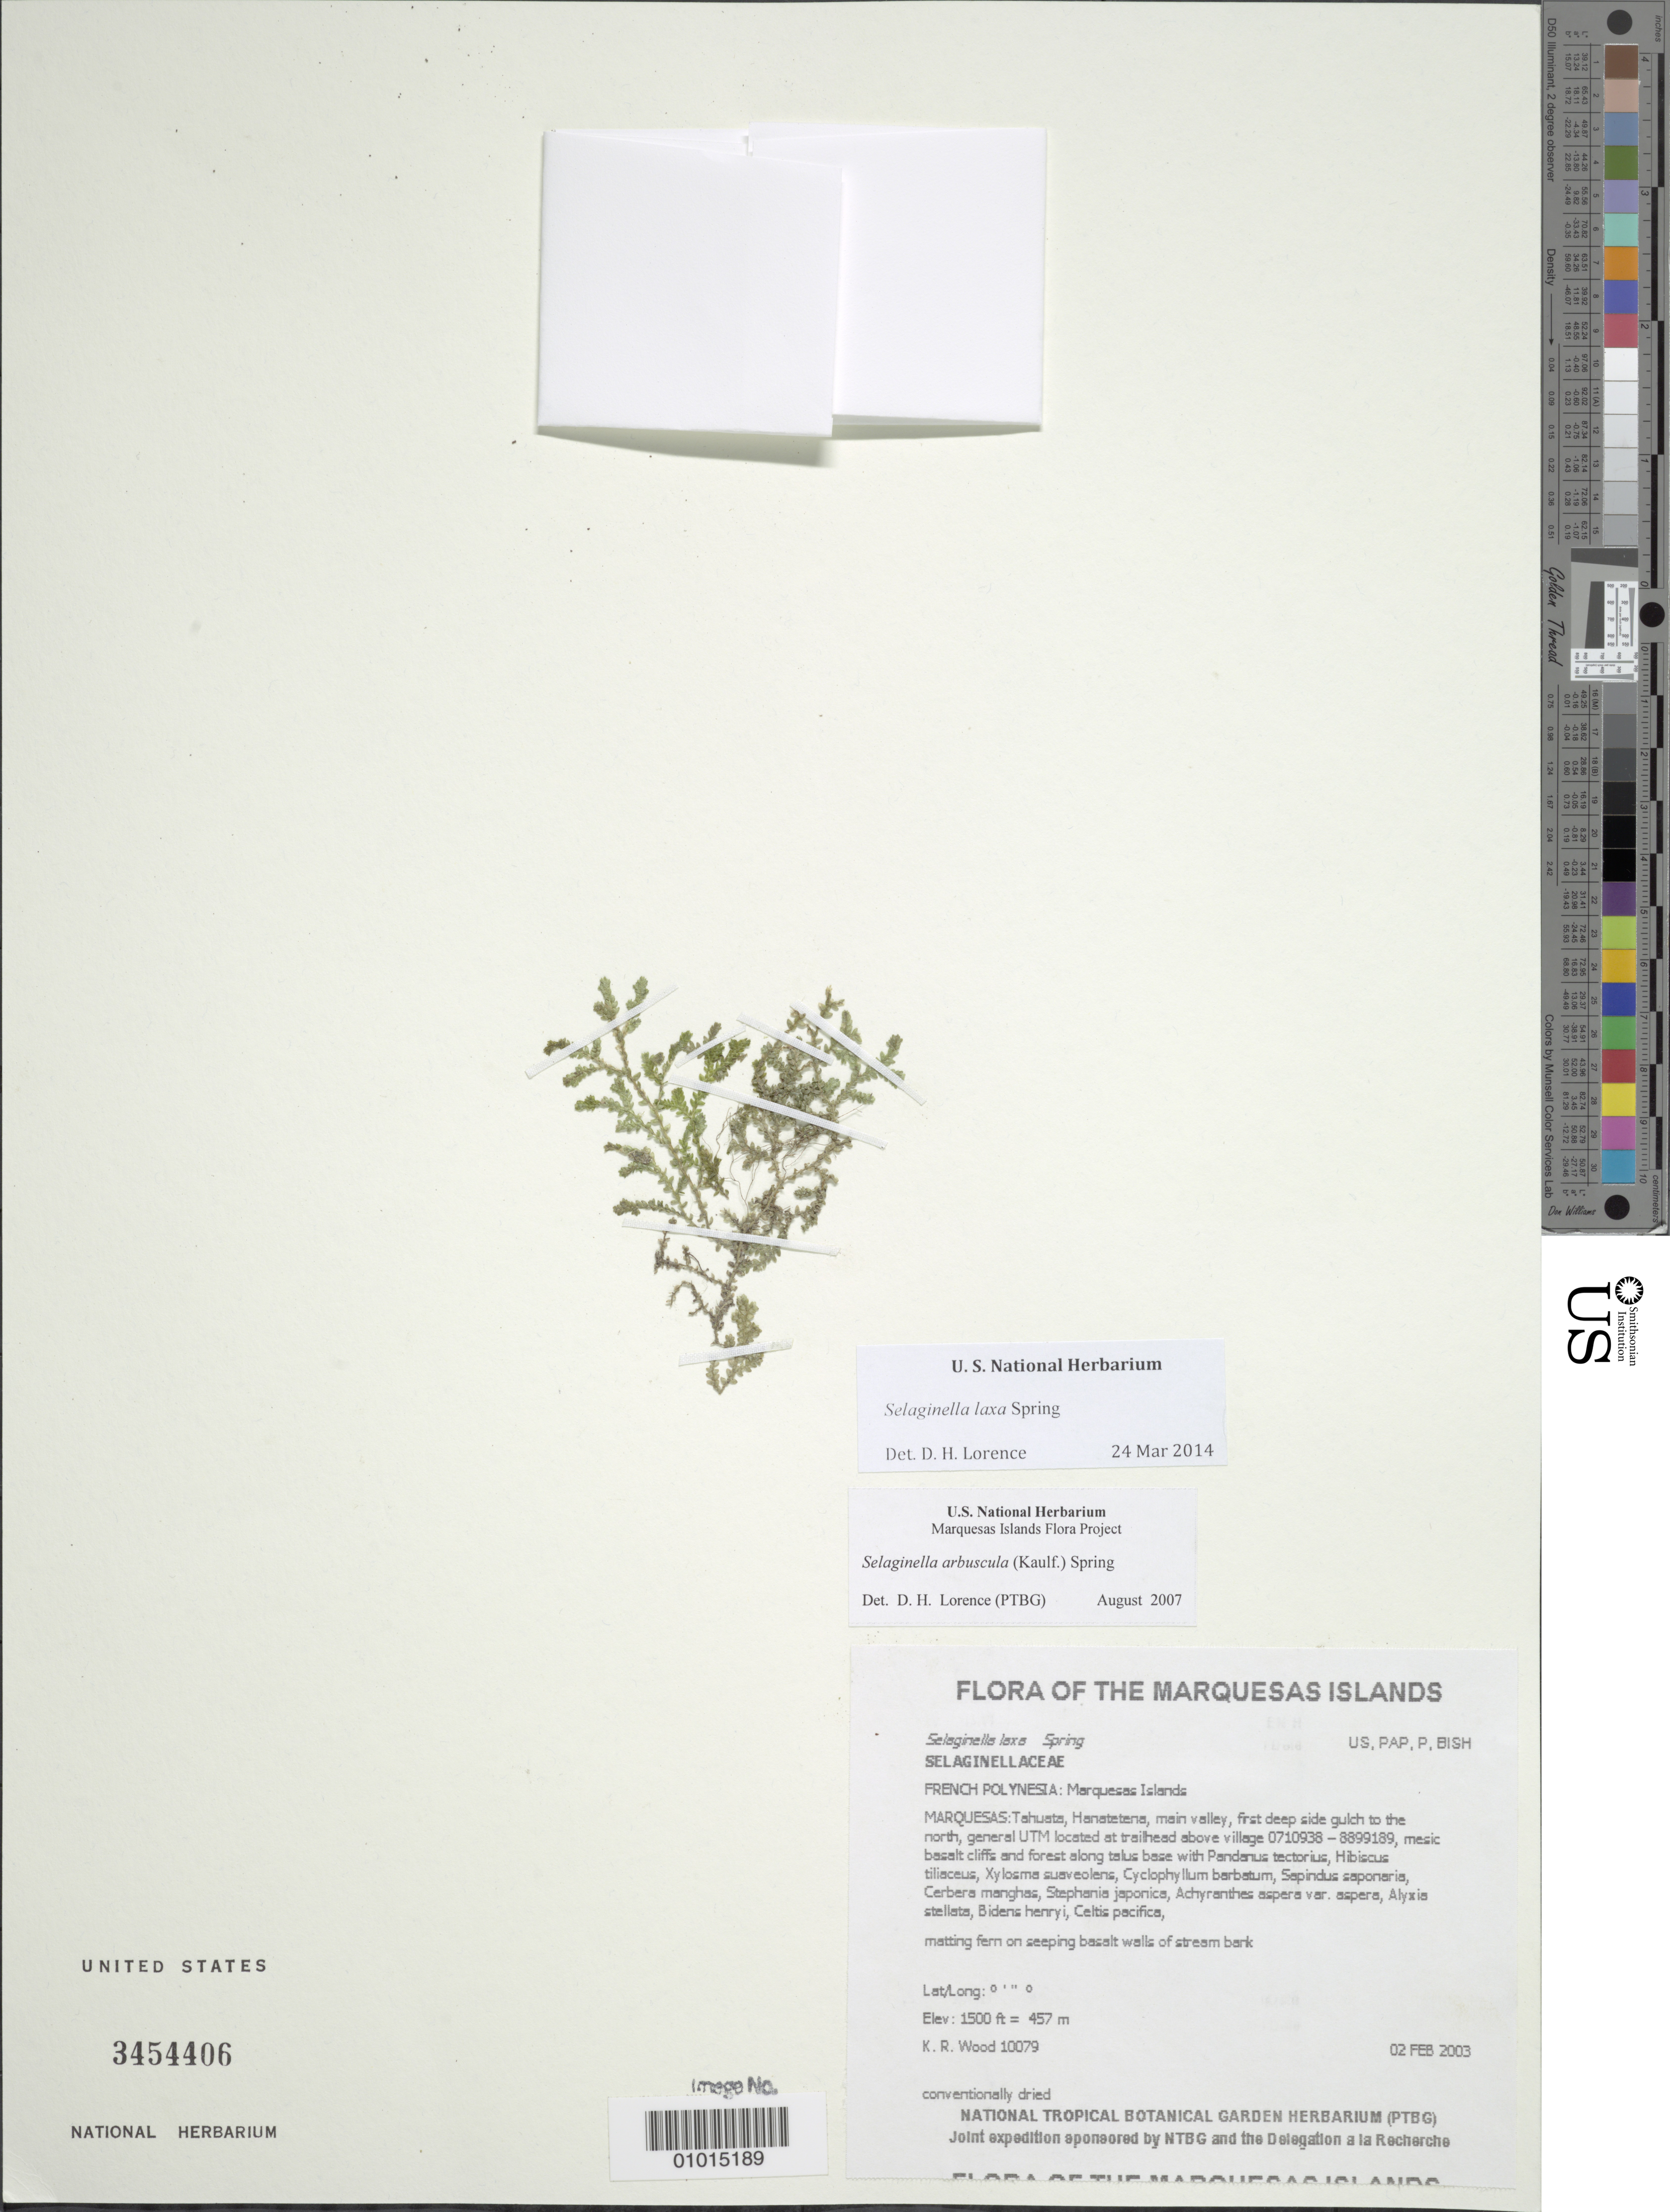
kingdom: Plantae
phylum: Tracheophyta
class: Lycopodiopsida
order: Selaginellales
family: Selaginellaceae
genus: Selaginella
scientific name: Selaginella laxa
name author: Spring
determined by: Lorence, David H., (PTBG), National Tropical Botanical Garden (UNITED STATES)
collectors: K. R. Wood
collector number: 10079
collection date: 2003-02-02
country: French Polynesia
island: Tahuata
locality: Hanatetena, main valley, first deep side gulch to the north, general UTM located at trailhead above village 0710938 - 8899189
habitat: mesic basalt cliffs and forest along talus base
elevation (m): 457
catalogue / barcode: US 3454406